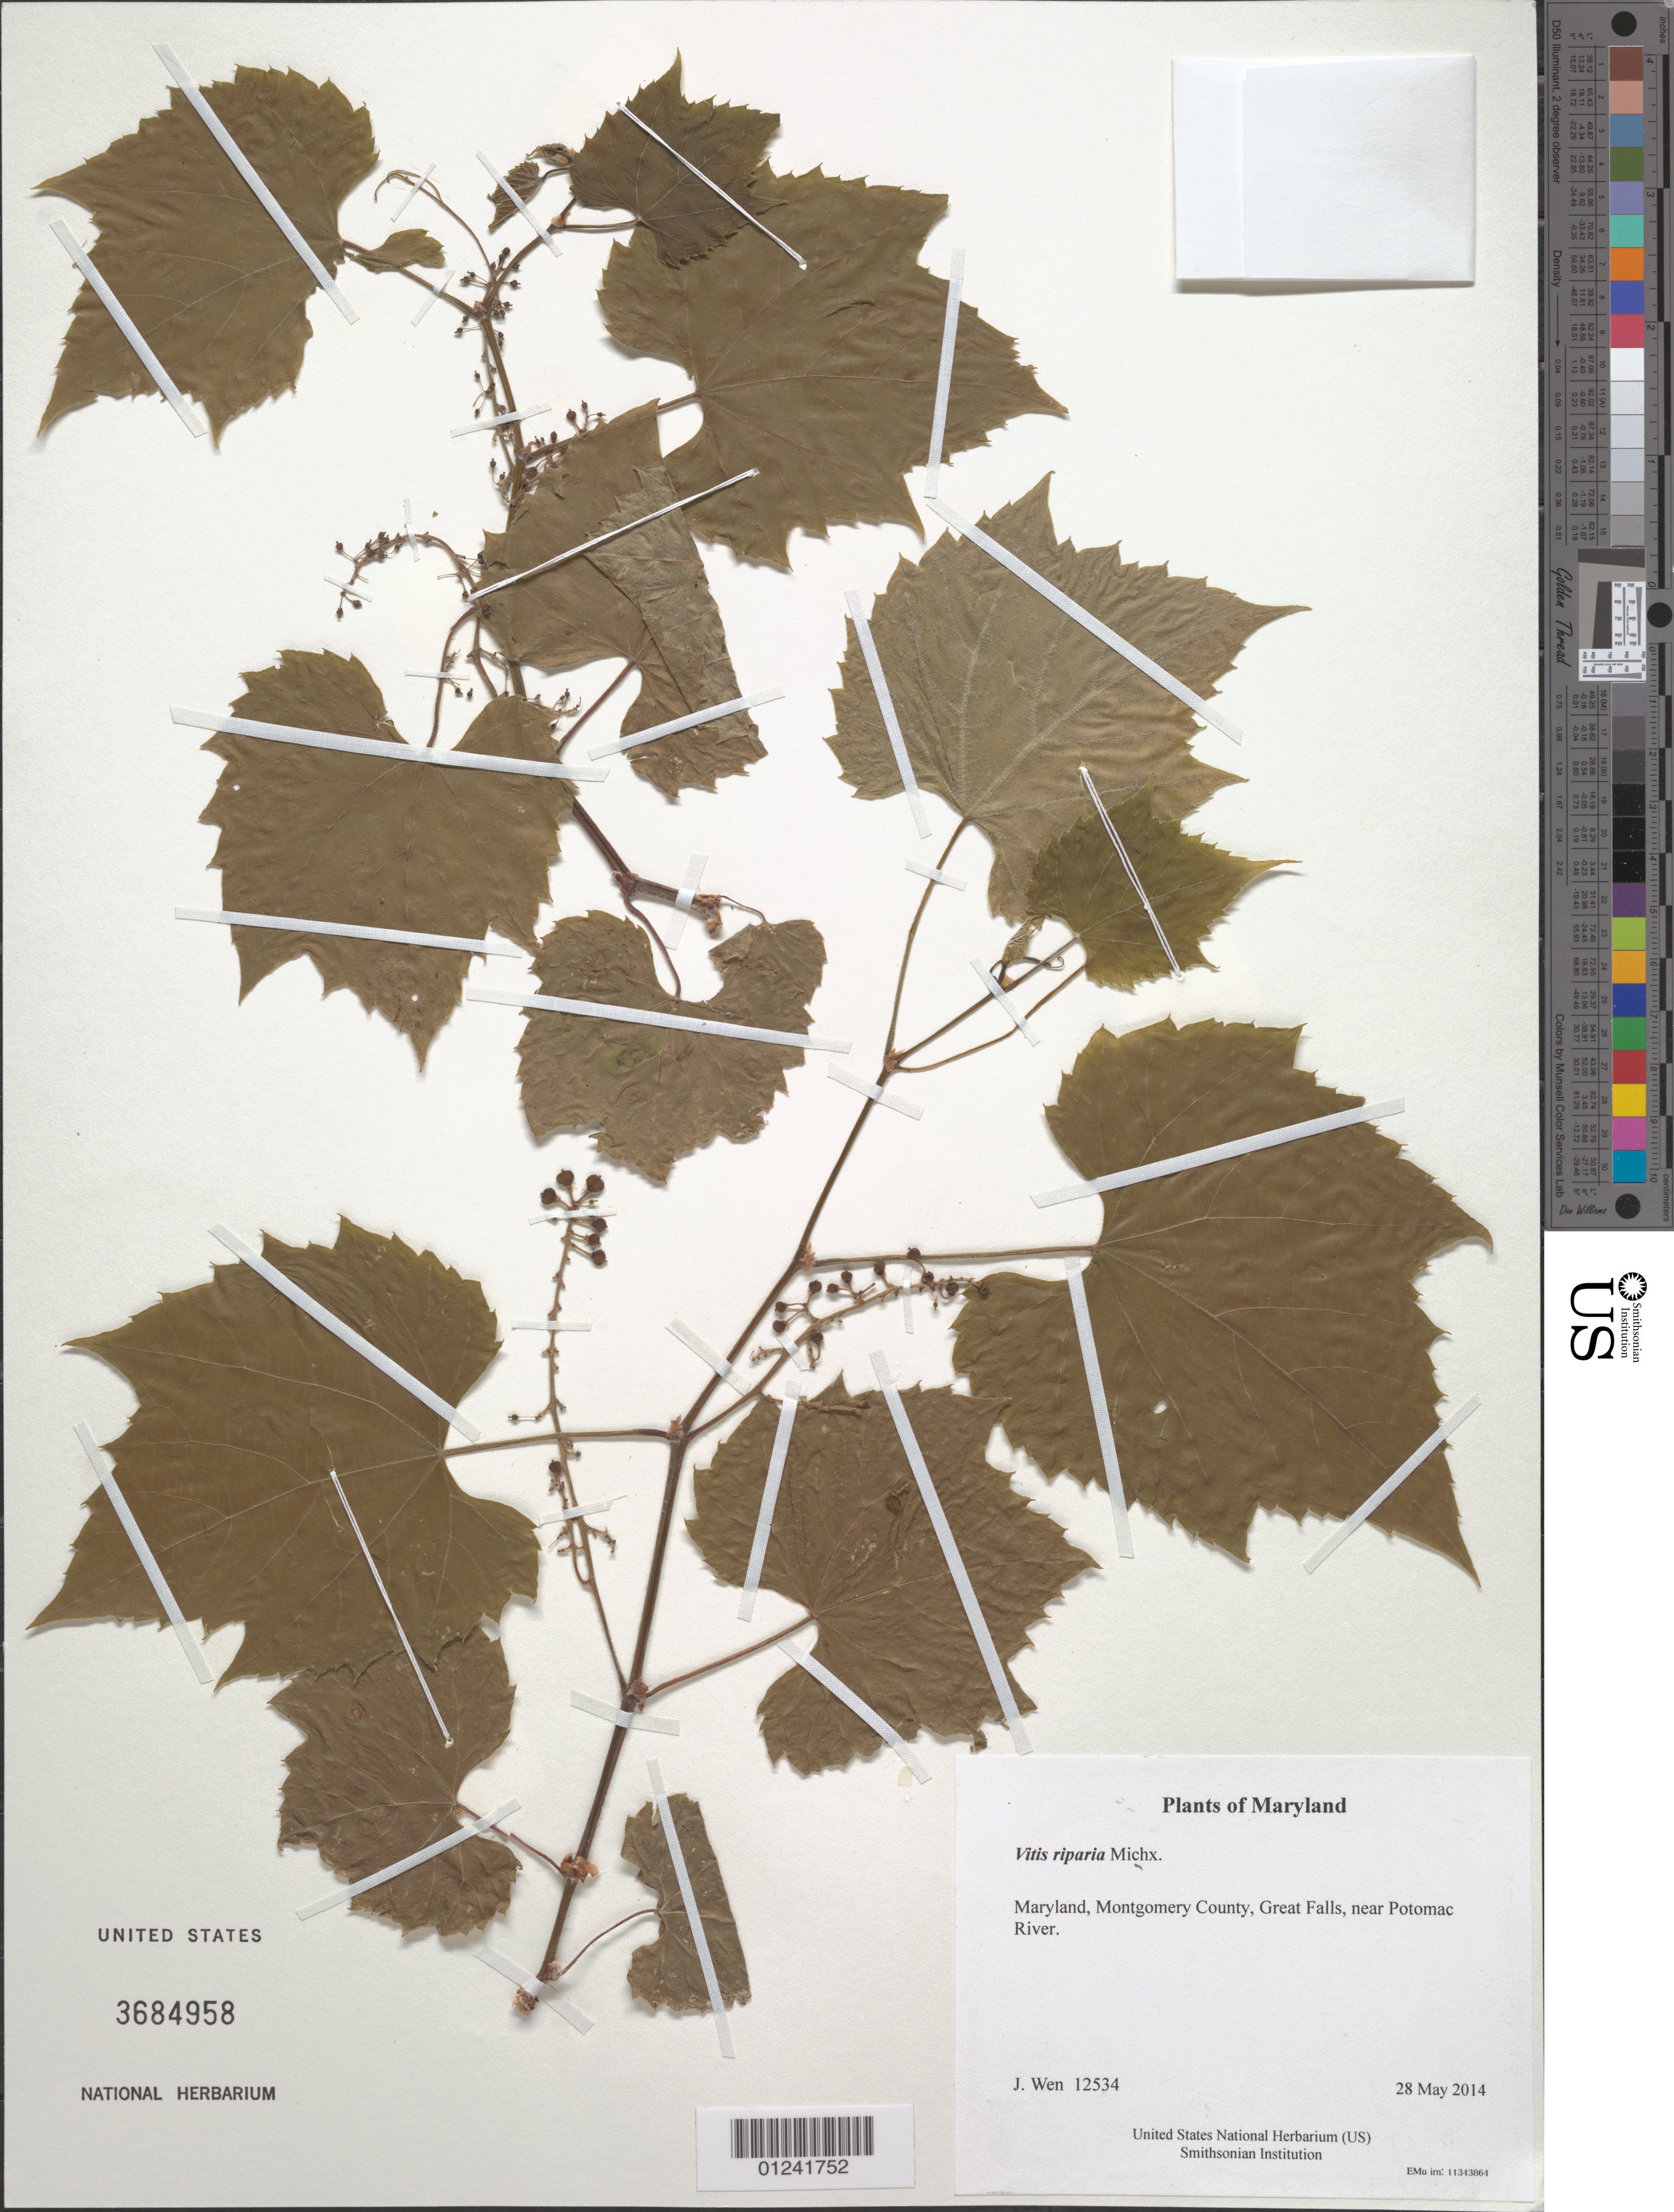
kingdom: Plantae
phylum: Tracheophyta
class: Magnoliopsida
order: Vitales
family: Vitaceae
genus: Vitis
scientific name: Vitis riparia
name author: Michx.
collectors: J. Wen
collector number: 12534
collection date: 2014-05-28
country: United States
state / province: Maryland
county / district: Montgomery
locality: Great Falls, near Potomac River.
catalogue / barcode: US 3684958